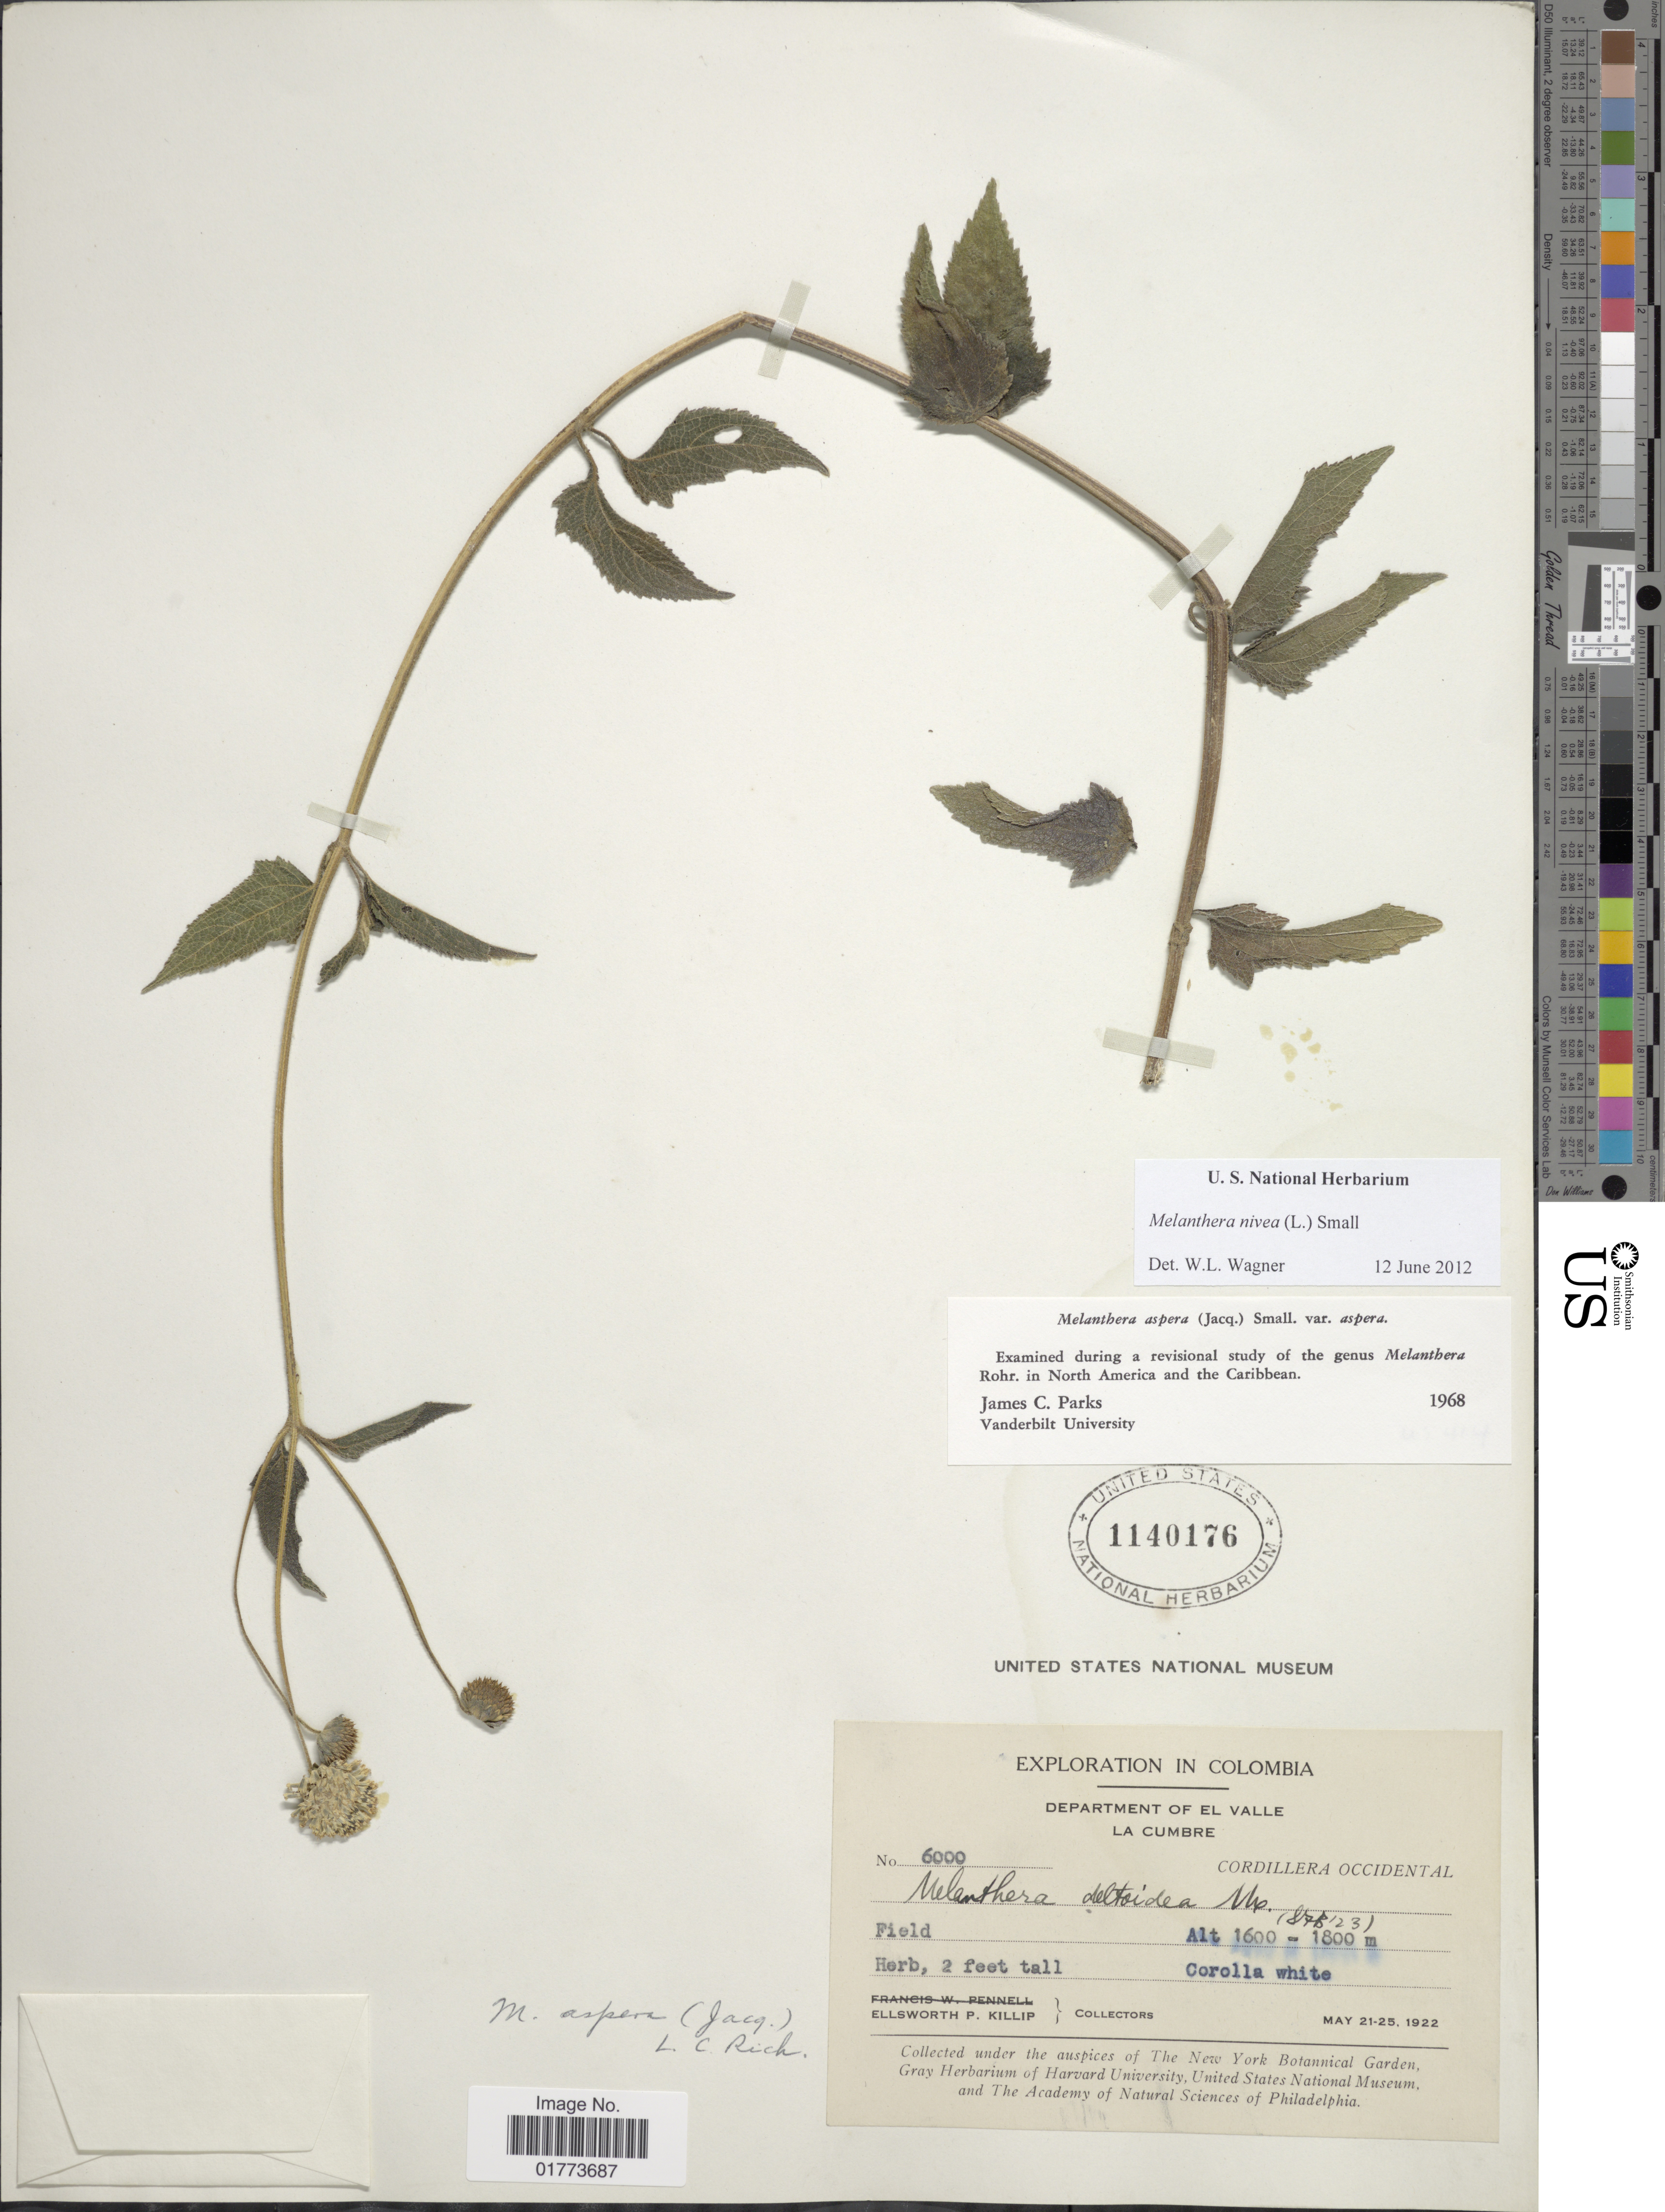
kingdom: Plantae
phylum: Tracheophyta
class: Magnoliopsida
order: Asterales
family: Asteraceae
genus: Melanthera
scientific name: Melanthera nivea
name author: (L.) Small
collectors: E. P. Killip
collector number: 6000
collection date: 1922-05-21/1922-05-25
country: Colombia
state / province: Valle del Cauca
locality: Department of El Valle. La Cumbre. Cordillera Occidental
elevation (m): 1600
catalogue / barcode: US 1140176